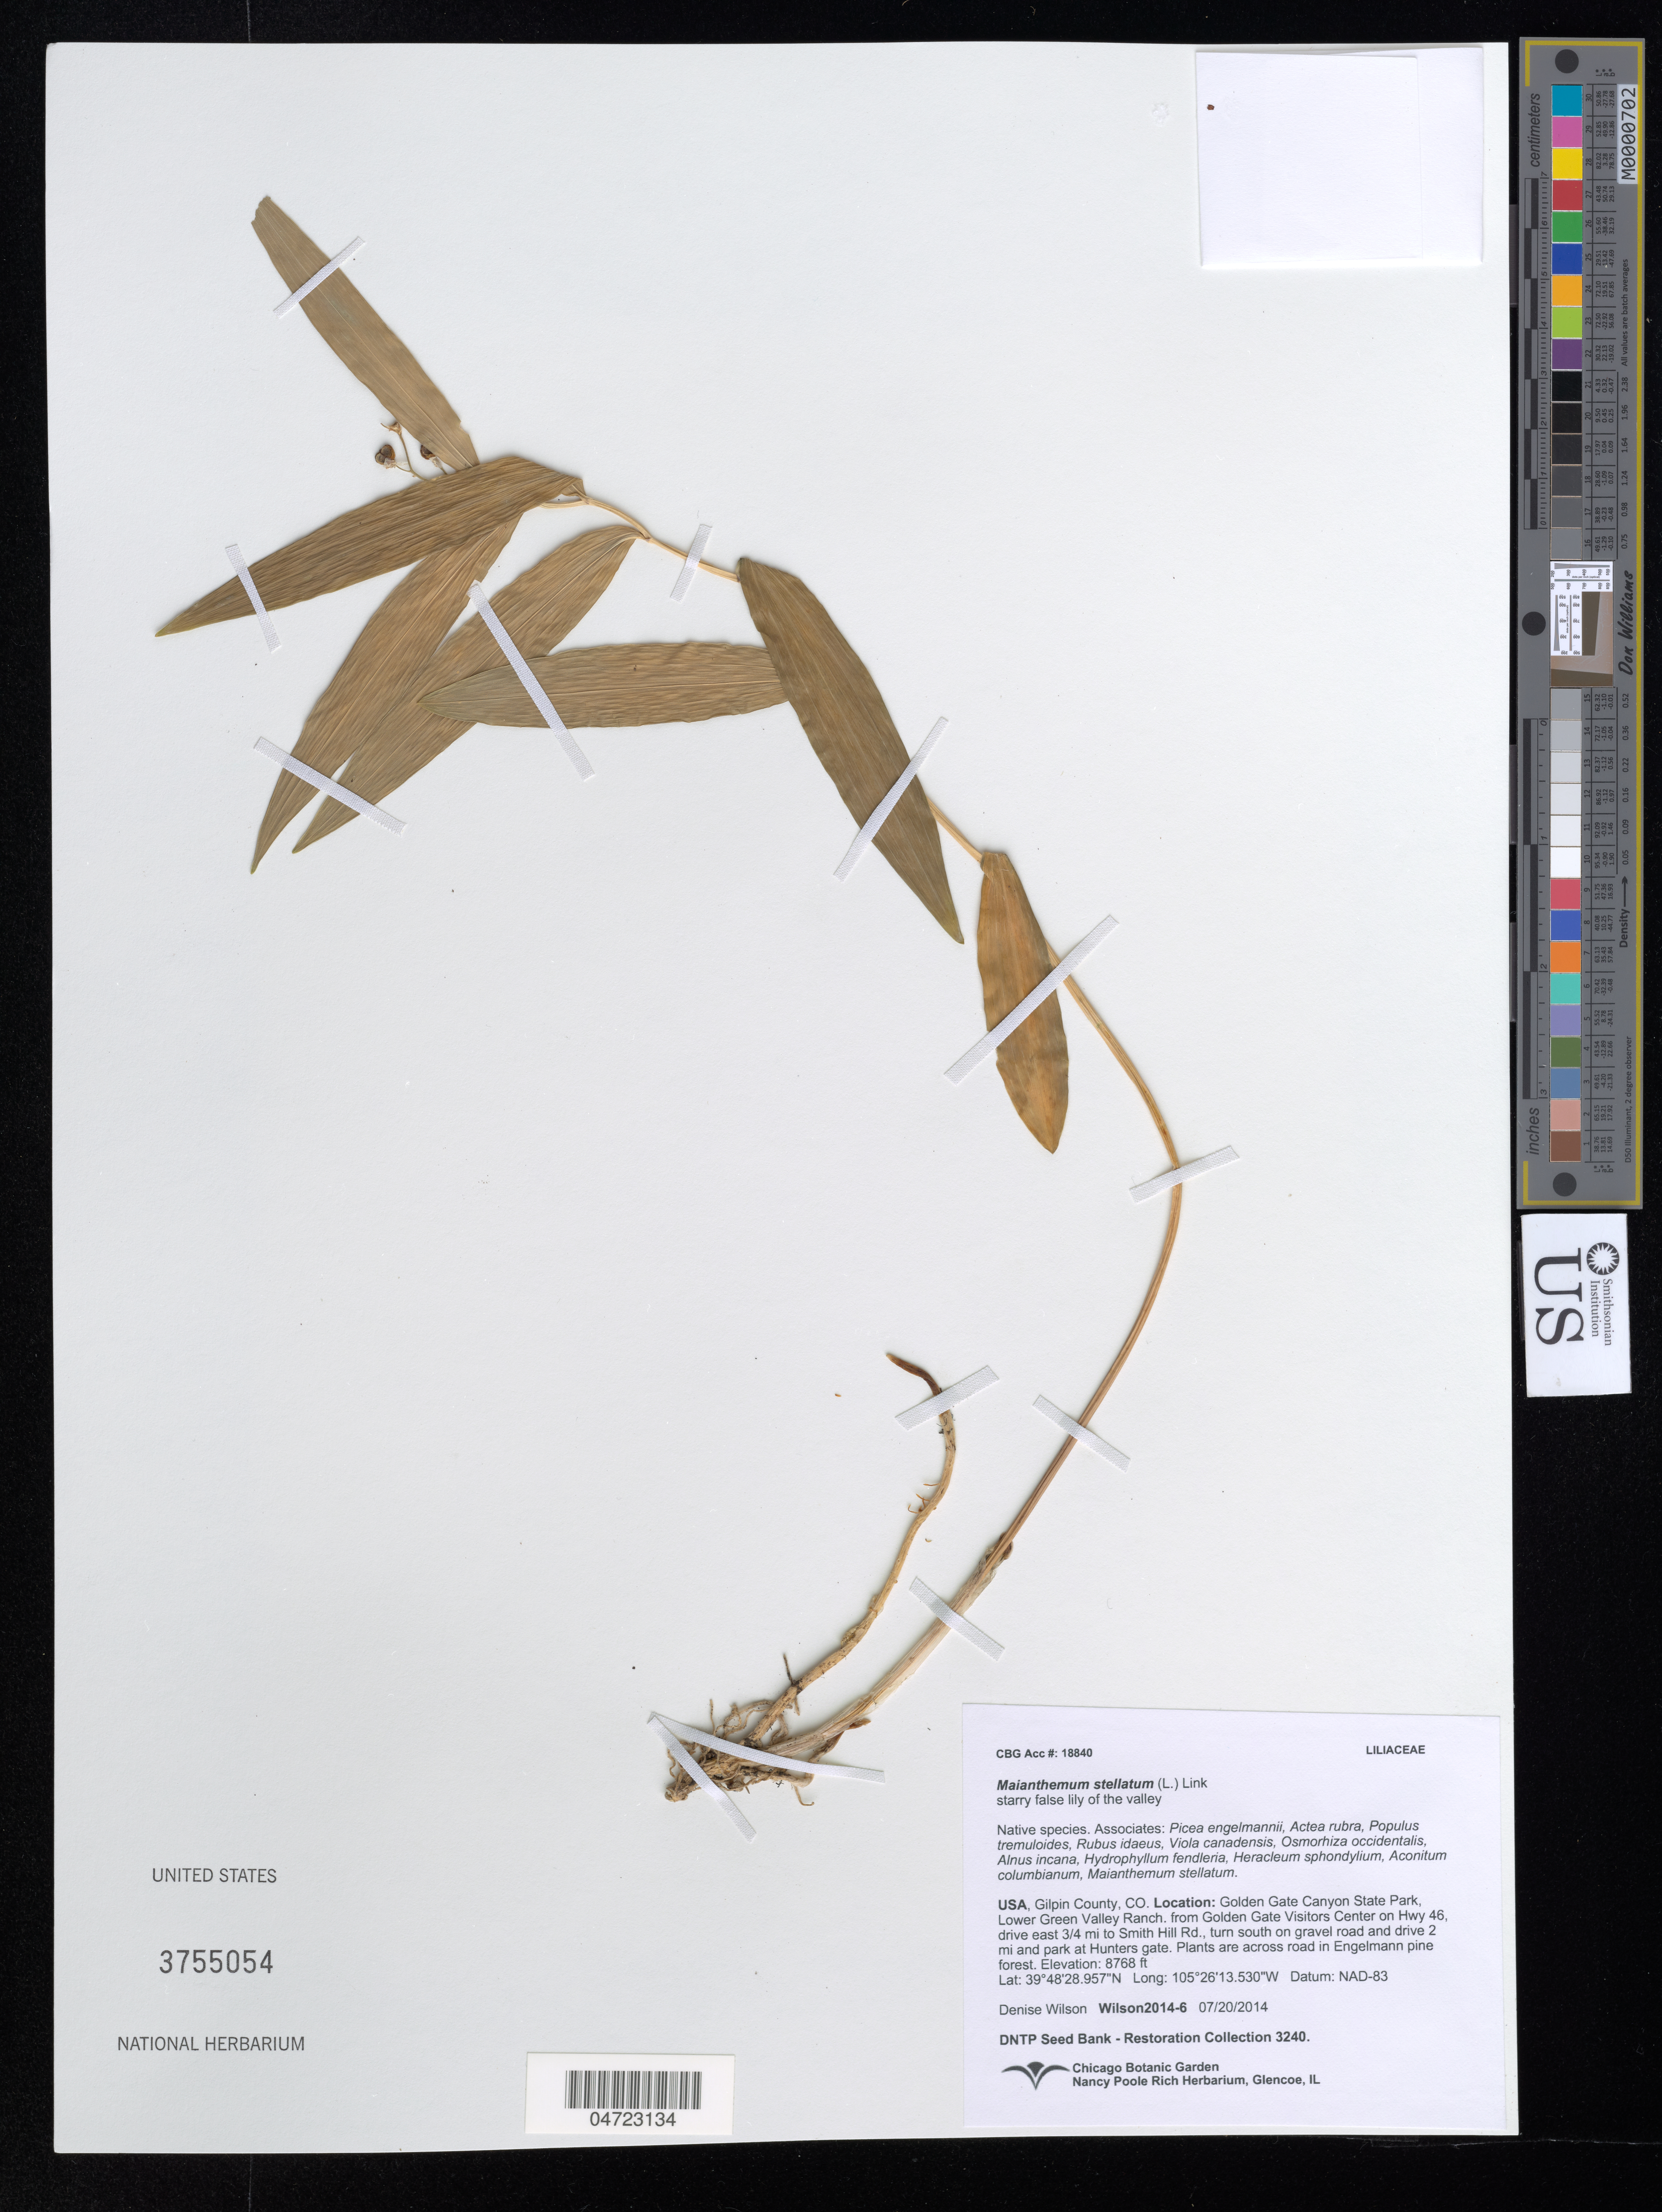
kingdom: Plantae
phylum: Tracheophyta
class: Liliopsida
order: Asparagales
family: Asparagaceae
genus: Maianthemum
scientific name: Maianthemum stellatum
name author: (L.) Link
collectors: D. Wilson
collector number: Wilson2014-6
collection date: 2014-07-20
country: United States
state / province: Colorado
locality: Gilpin County, CO. Golden Gate Canyon State Park, Lower Green Valley Ranch. from Golden Gate Visitors Center on Hwy 46, drive east ¾ mi to Smith Hill Rd., turn south on gravel road and drive 2 mi and park at Hunters gate. Plants are across road in Engelmann pine forest.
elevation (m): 2672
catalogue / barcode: US 3755054